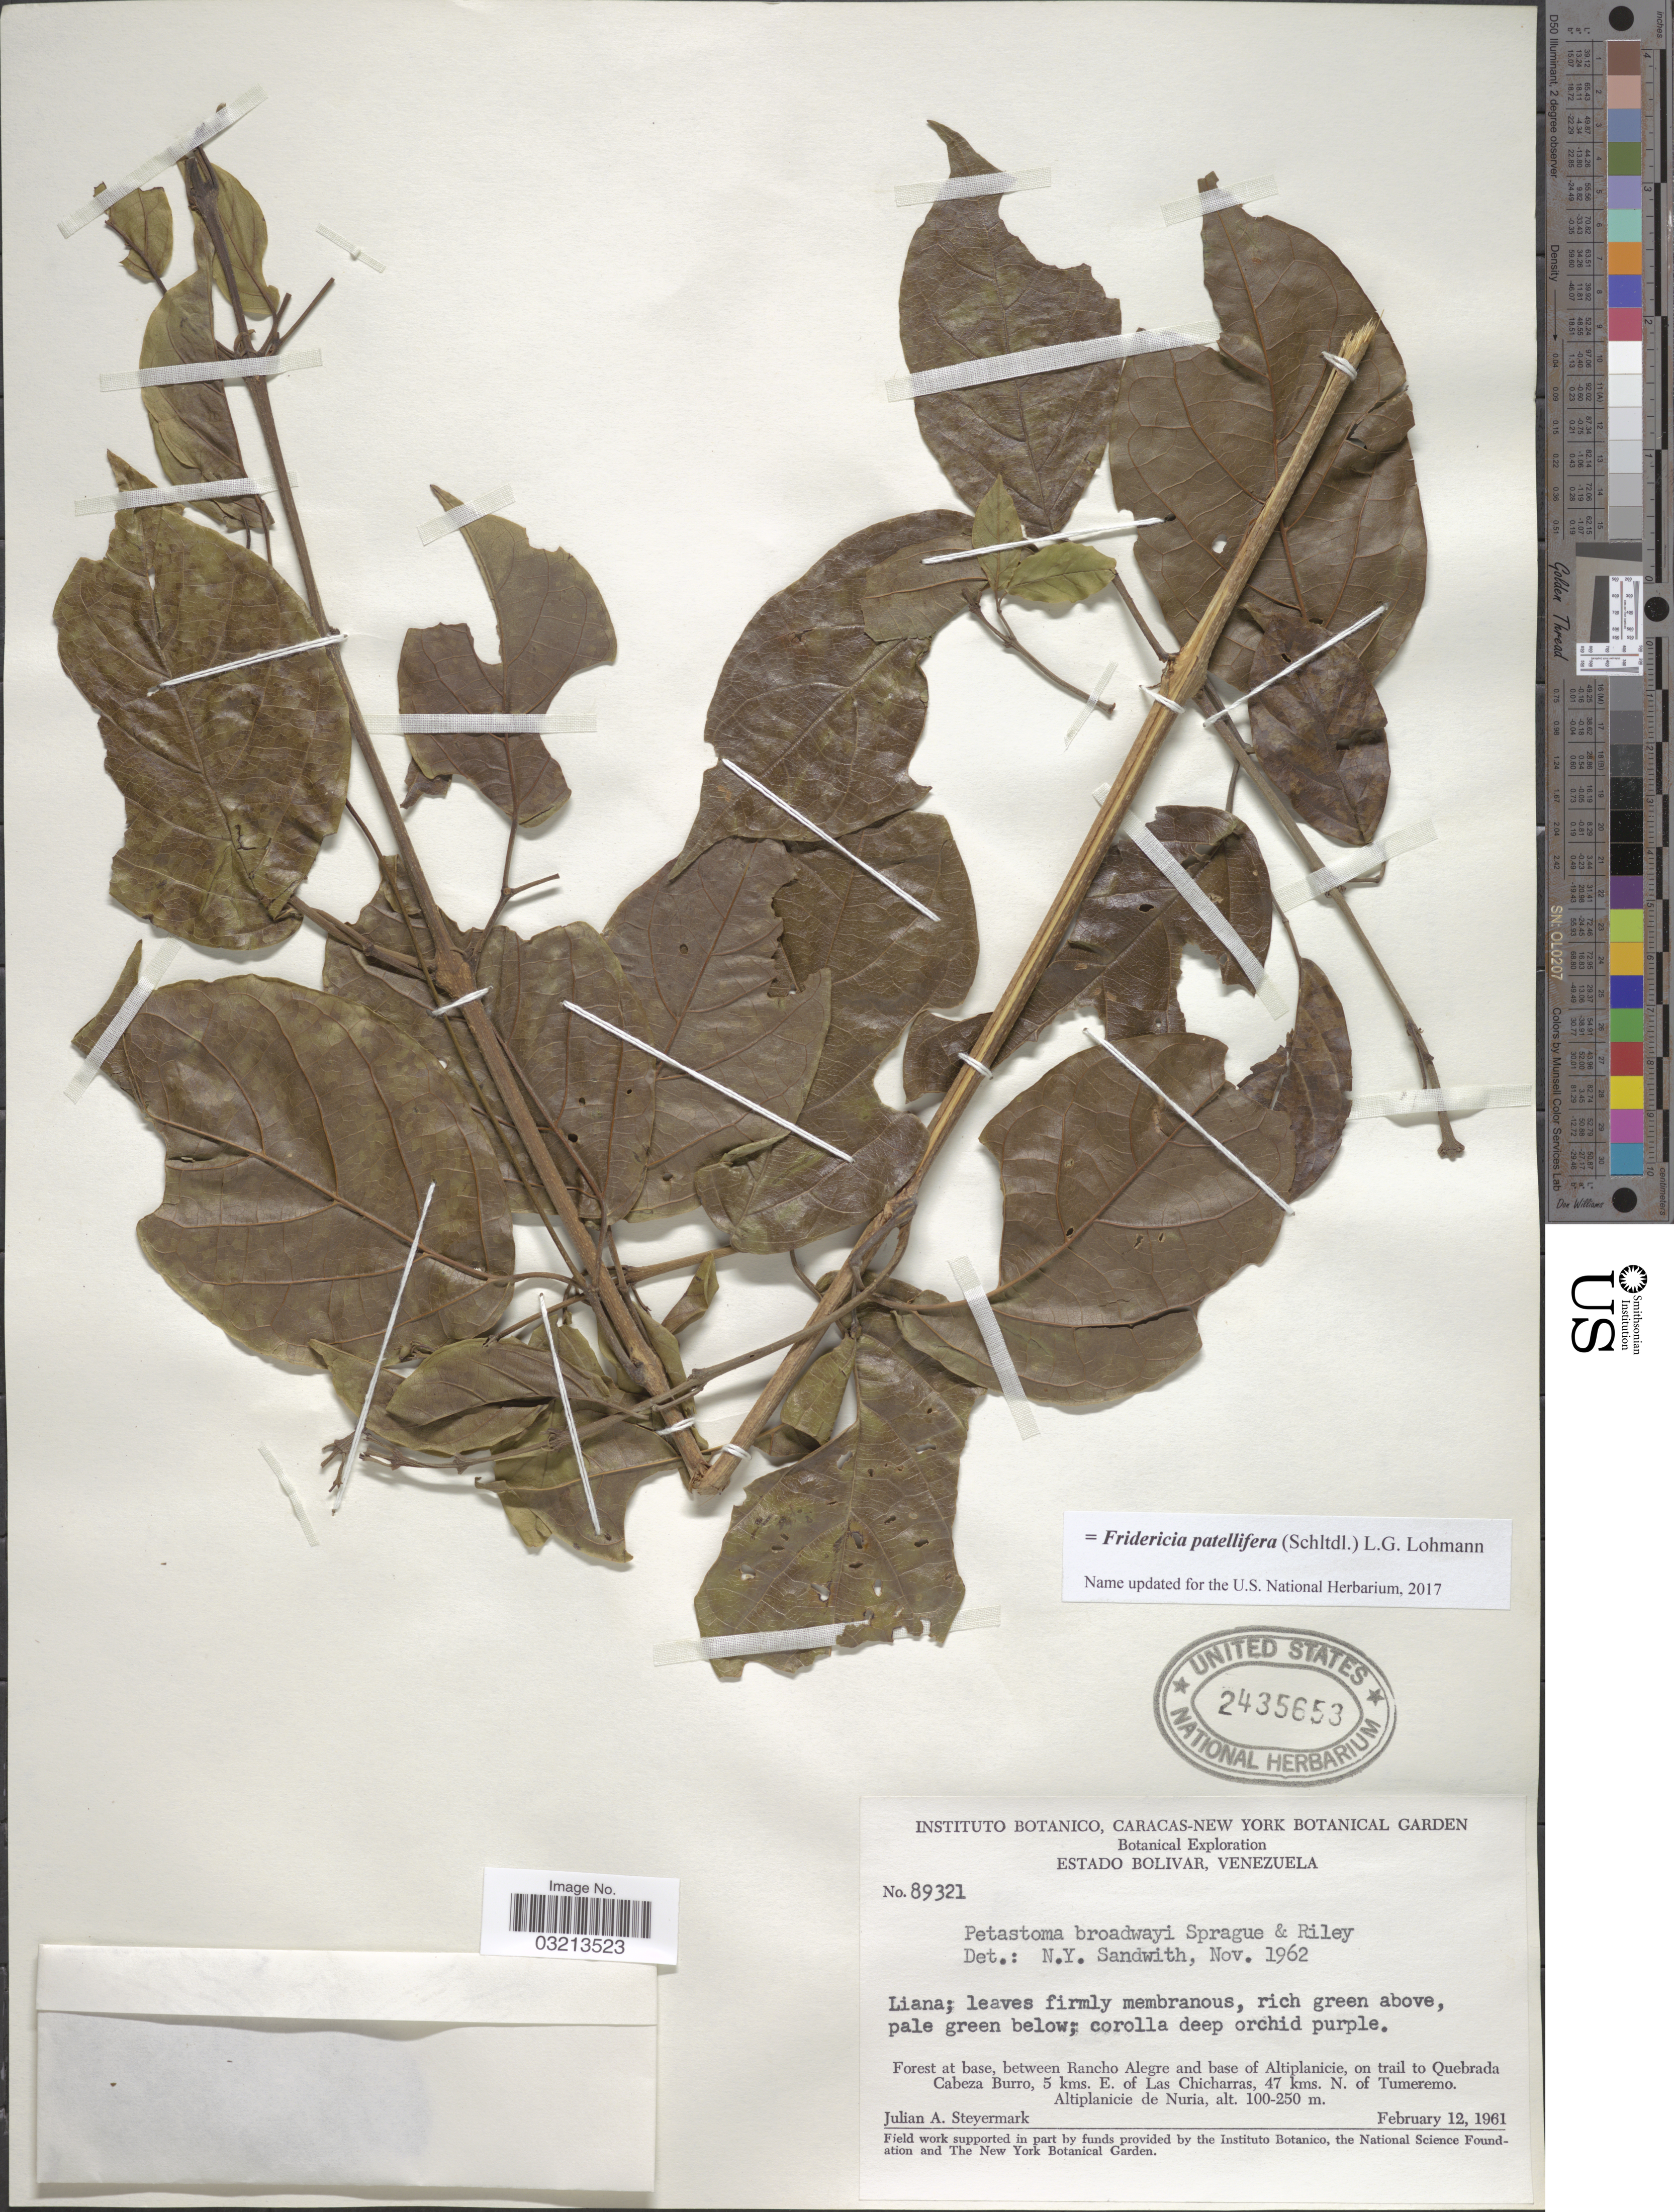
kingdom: Plantae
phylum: Tracheophyta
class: Magnoliopsida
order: Lamiales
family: Bignoniaceae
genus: Fridericia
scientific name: Fridericia patellifera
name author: (Schltdl.) L.G. Lohmann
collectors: J. Steyermark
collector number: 89321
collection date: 1961-02-12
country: Venezuela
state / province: Bolivar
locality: Forest at base, between Rancho Alegre and base of Altiplanicie, on trail to Quebrada Cabeza Burro, 5 kms. E. of Las Chicharras, 47 kms. N. of Tumeremo. Altiplanicie de Nuria.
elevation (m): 100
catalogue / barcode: US 2435653